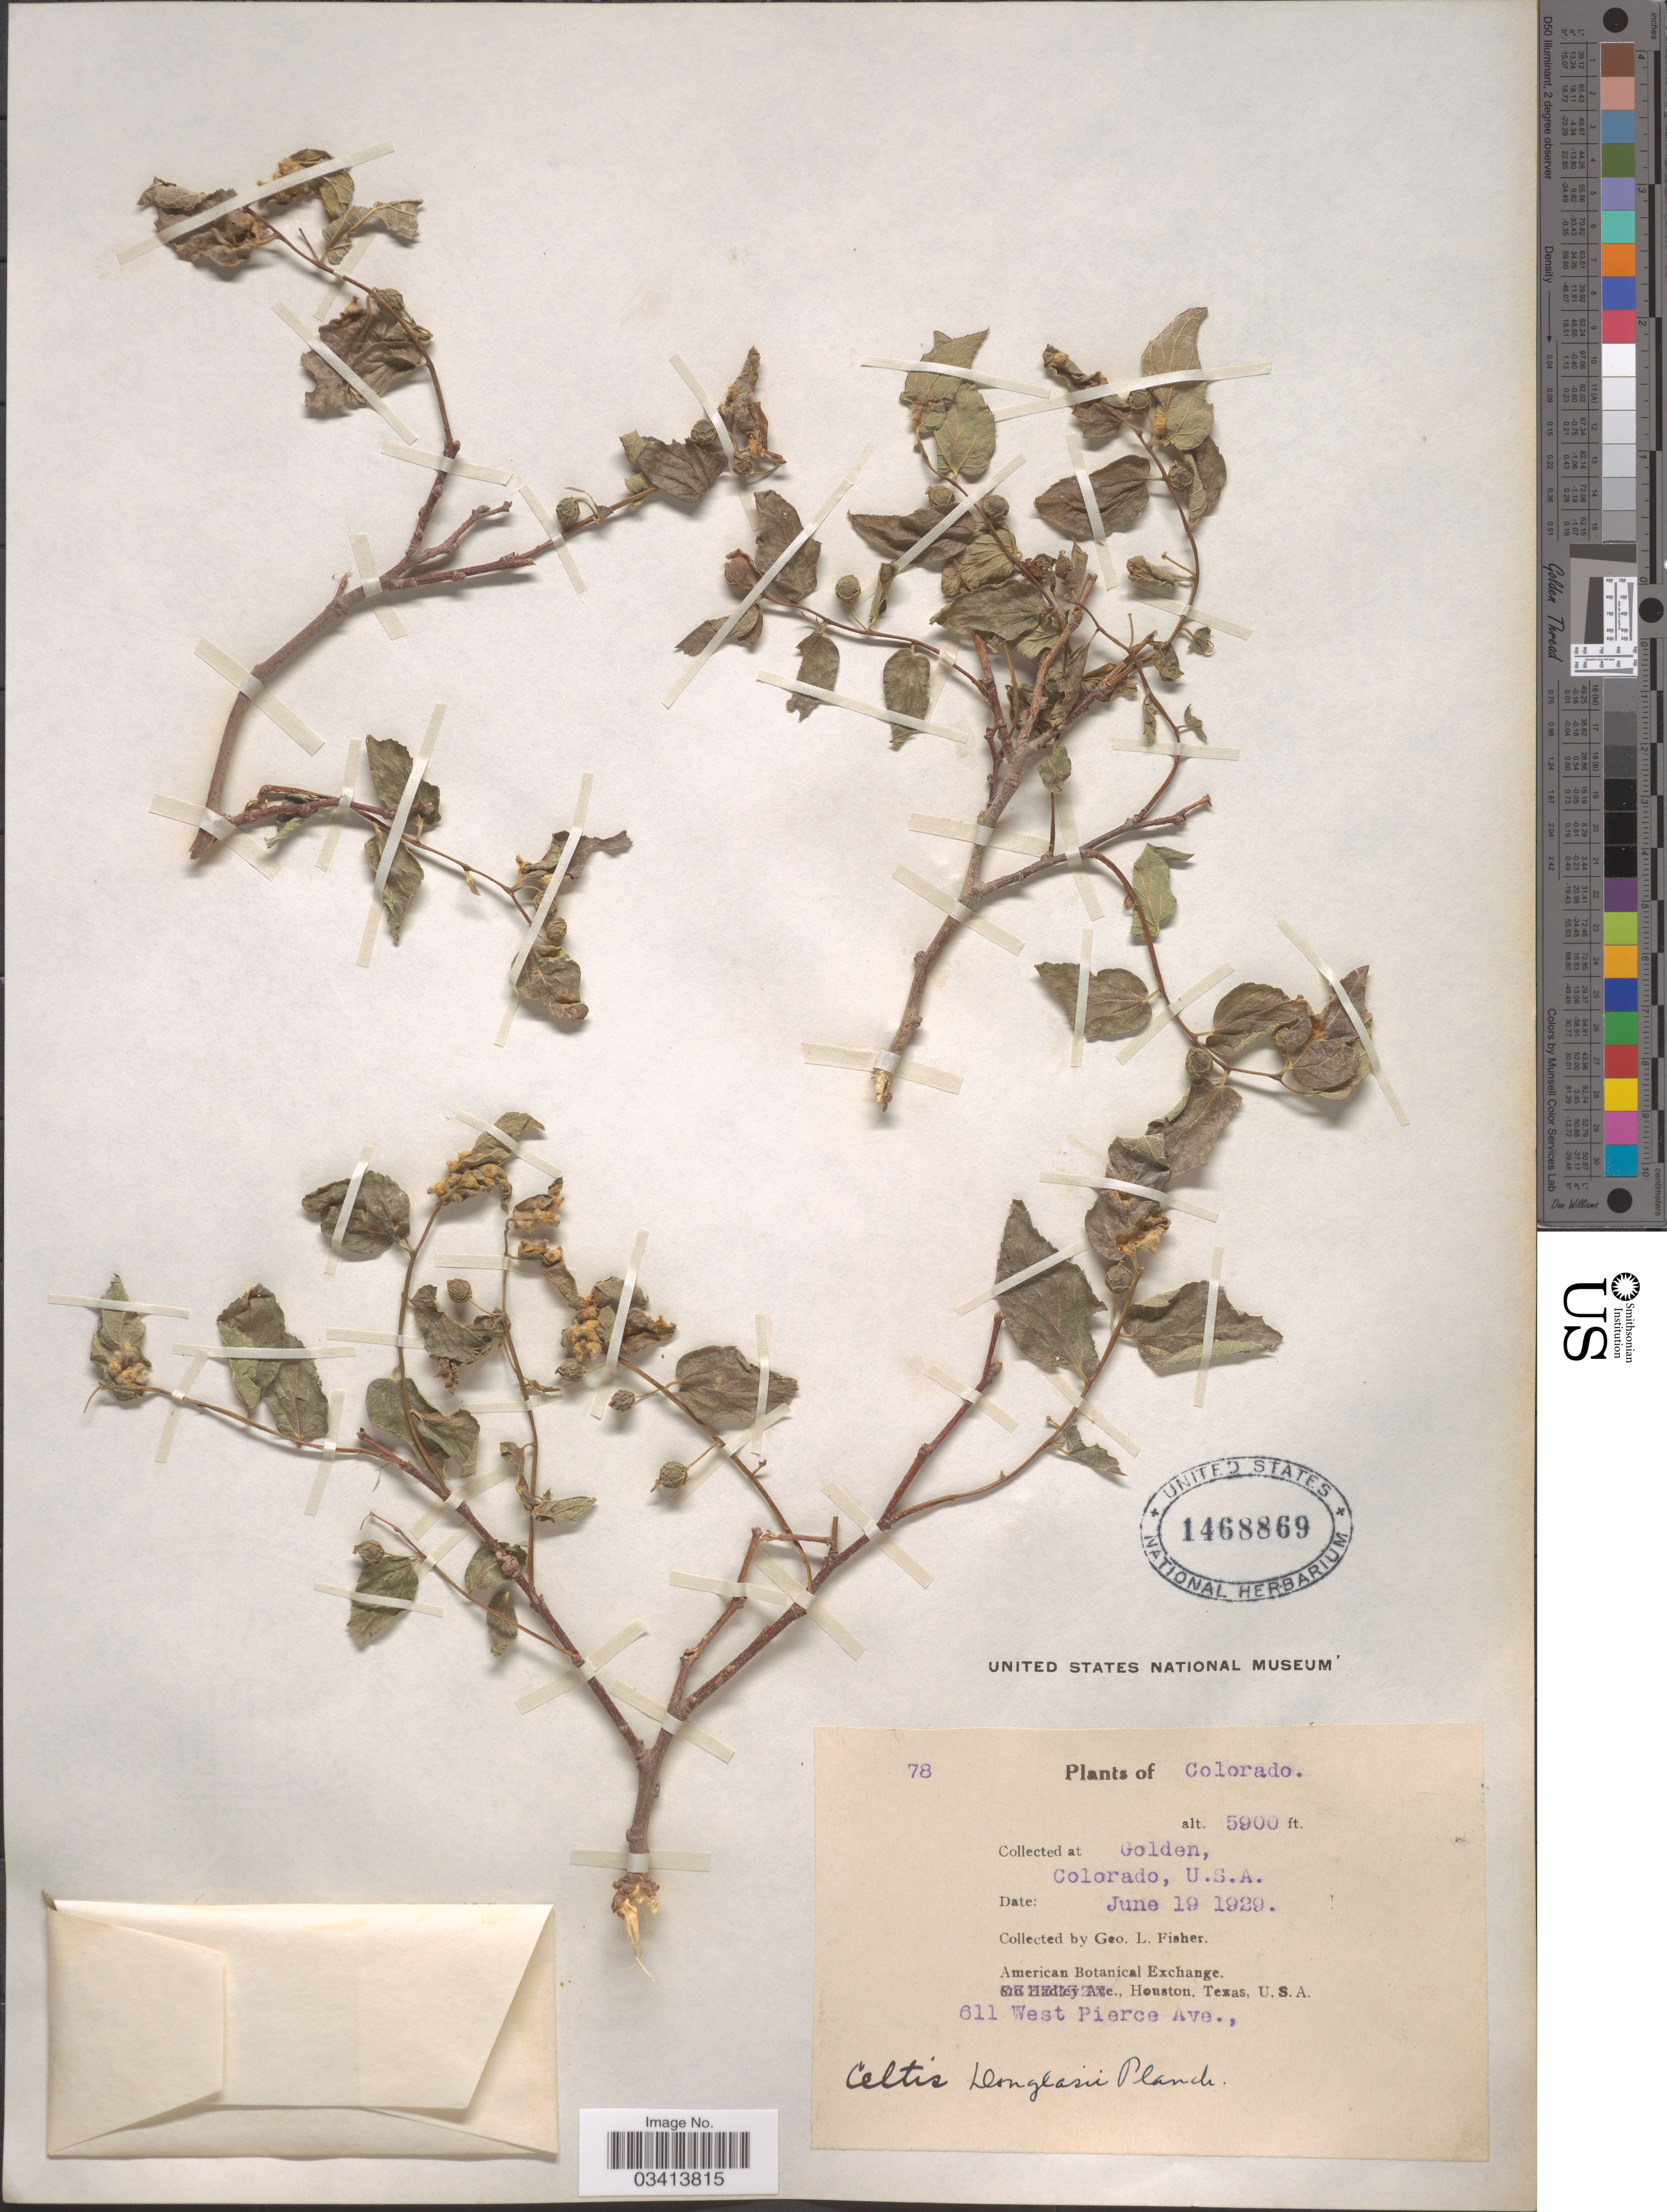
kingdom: Plantae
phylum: Tracheophyta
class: Magnoliopsida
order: Rosales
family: Cannabaceae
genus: Celtis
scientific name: Celtis laevigata var. reticulata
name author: (Torr.) L.D. Benson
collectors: G. L. Fisher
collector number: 78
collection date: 1929-06-19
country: United States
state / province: Colorado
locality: Golden.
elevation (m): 1798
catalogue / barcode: US 1468869